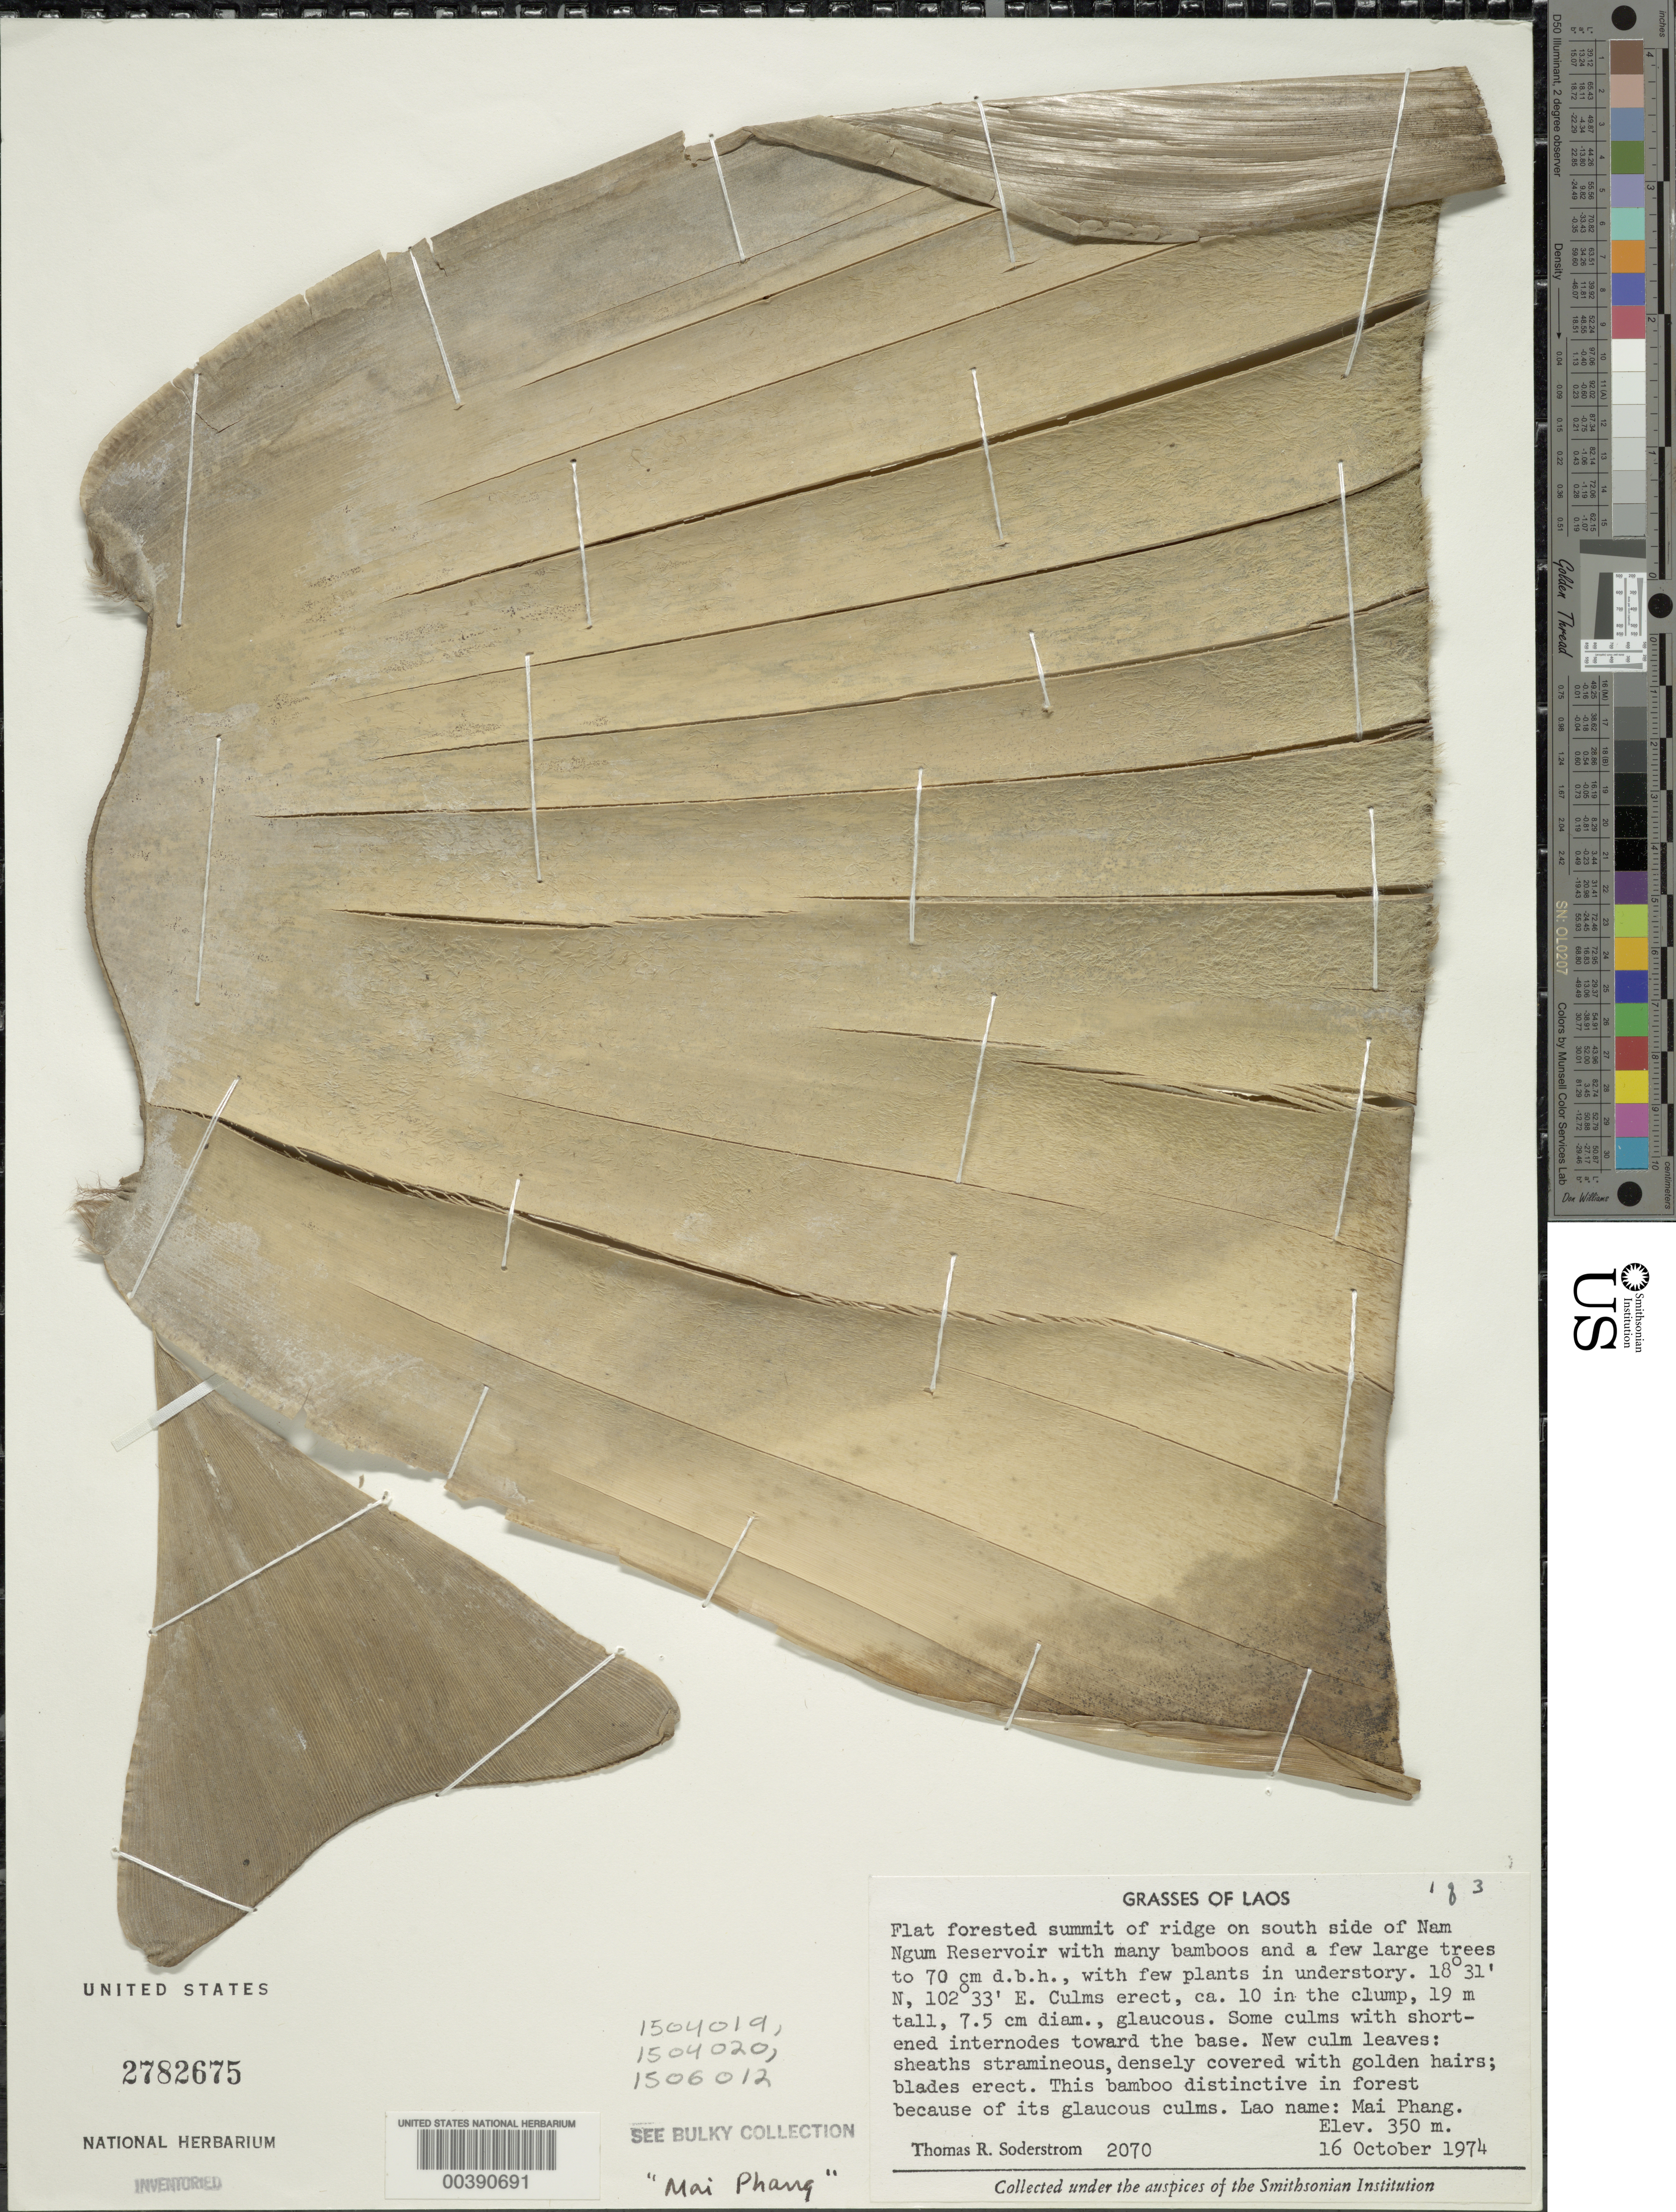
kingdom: Plantae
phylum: Tracheophyta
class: Liliopsida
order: Poales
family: Poaceae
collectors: T. R. Soderstrom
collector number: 2070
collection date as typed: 16 Oct 1974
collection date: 1974-10-16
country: Laos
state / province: Viangchan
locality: Nam Ngum Reservoir lat 18 31'n: long 102 33'e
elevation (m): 350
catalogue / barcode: US 2782675